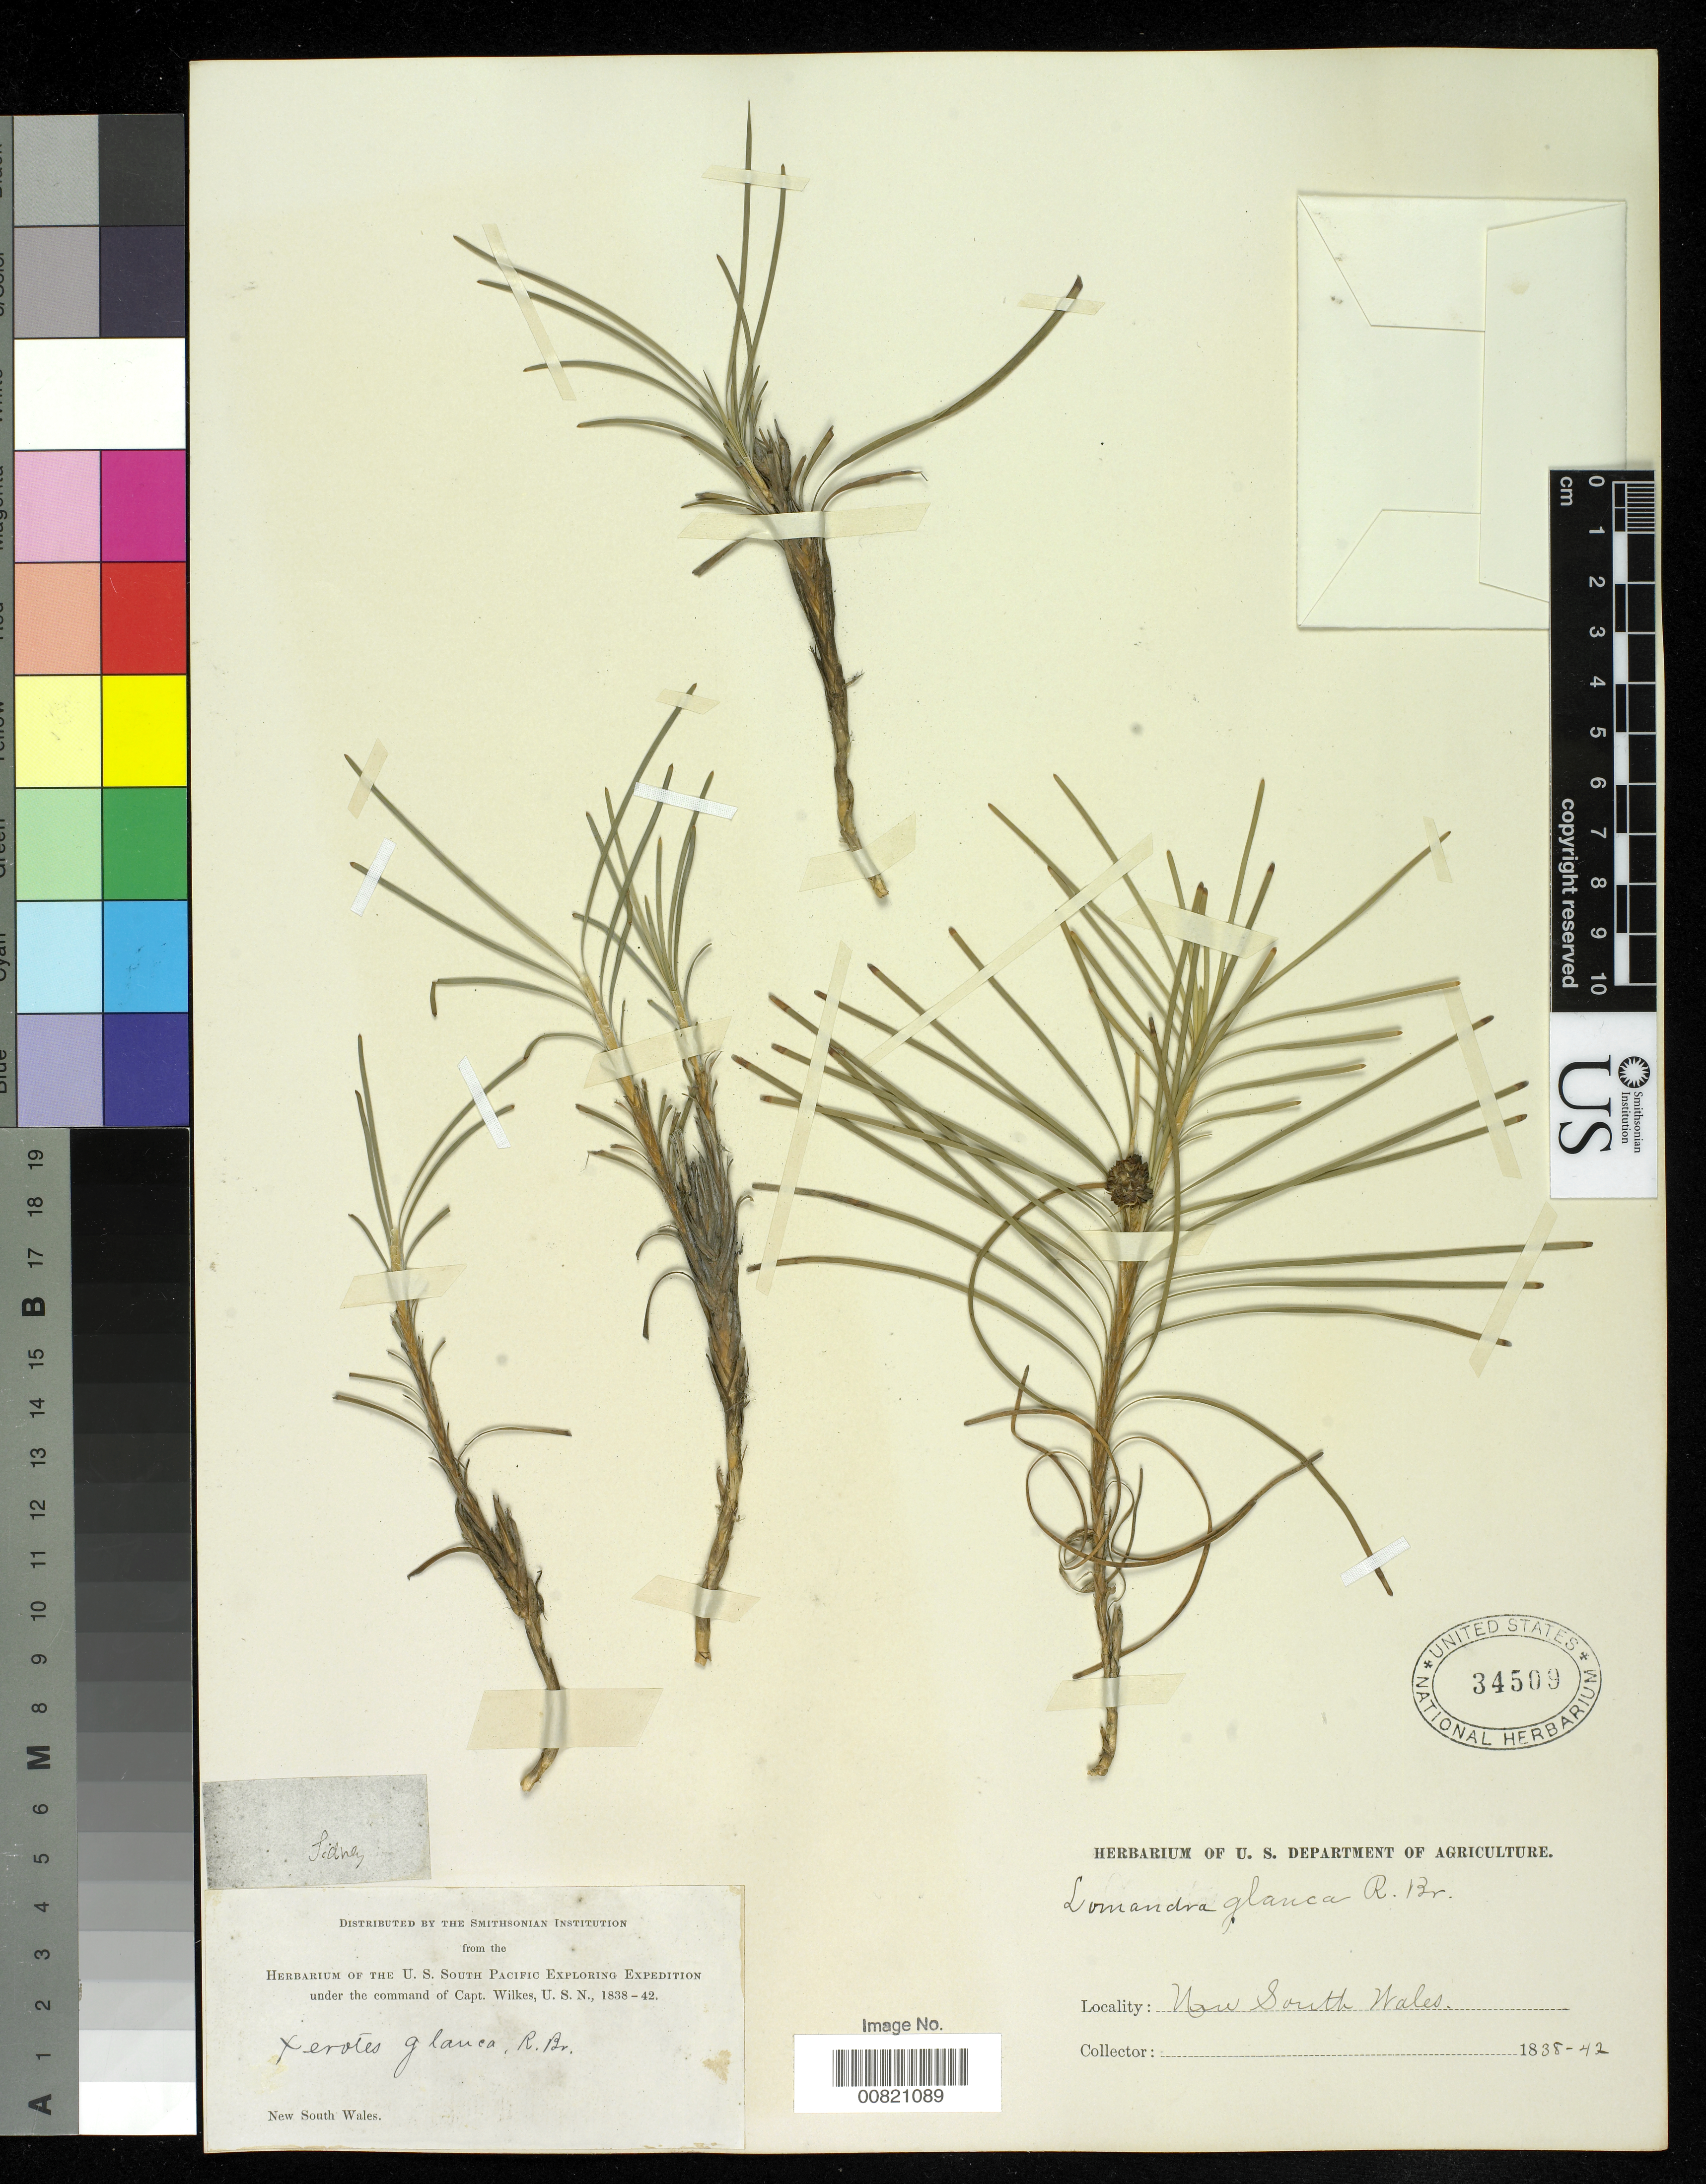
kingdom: Plantae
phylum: Tracheophyta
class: Liliopsida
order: Asparagales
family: Asparagaceae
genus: Lomandra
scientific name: Lomandra glauca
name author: (R. Br.) Ewart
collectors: Wilkes Explor. Exped.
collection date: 1838/1842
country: Australia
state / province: New South Wales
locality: New South Wales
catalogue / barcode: US 34509